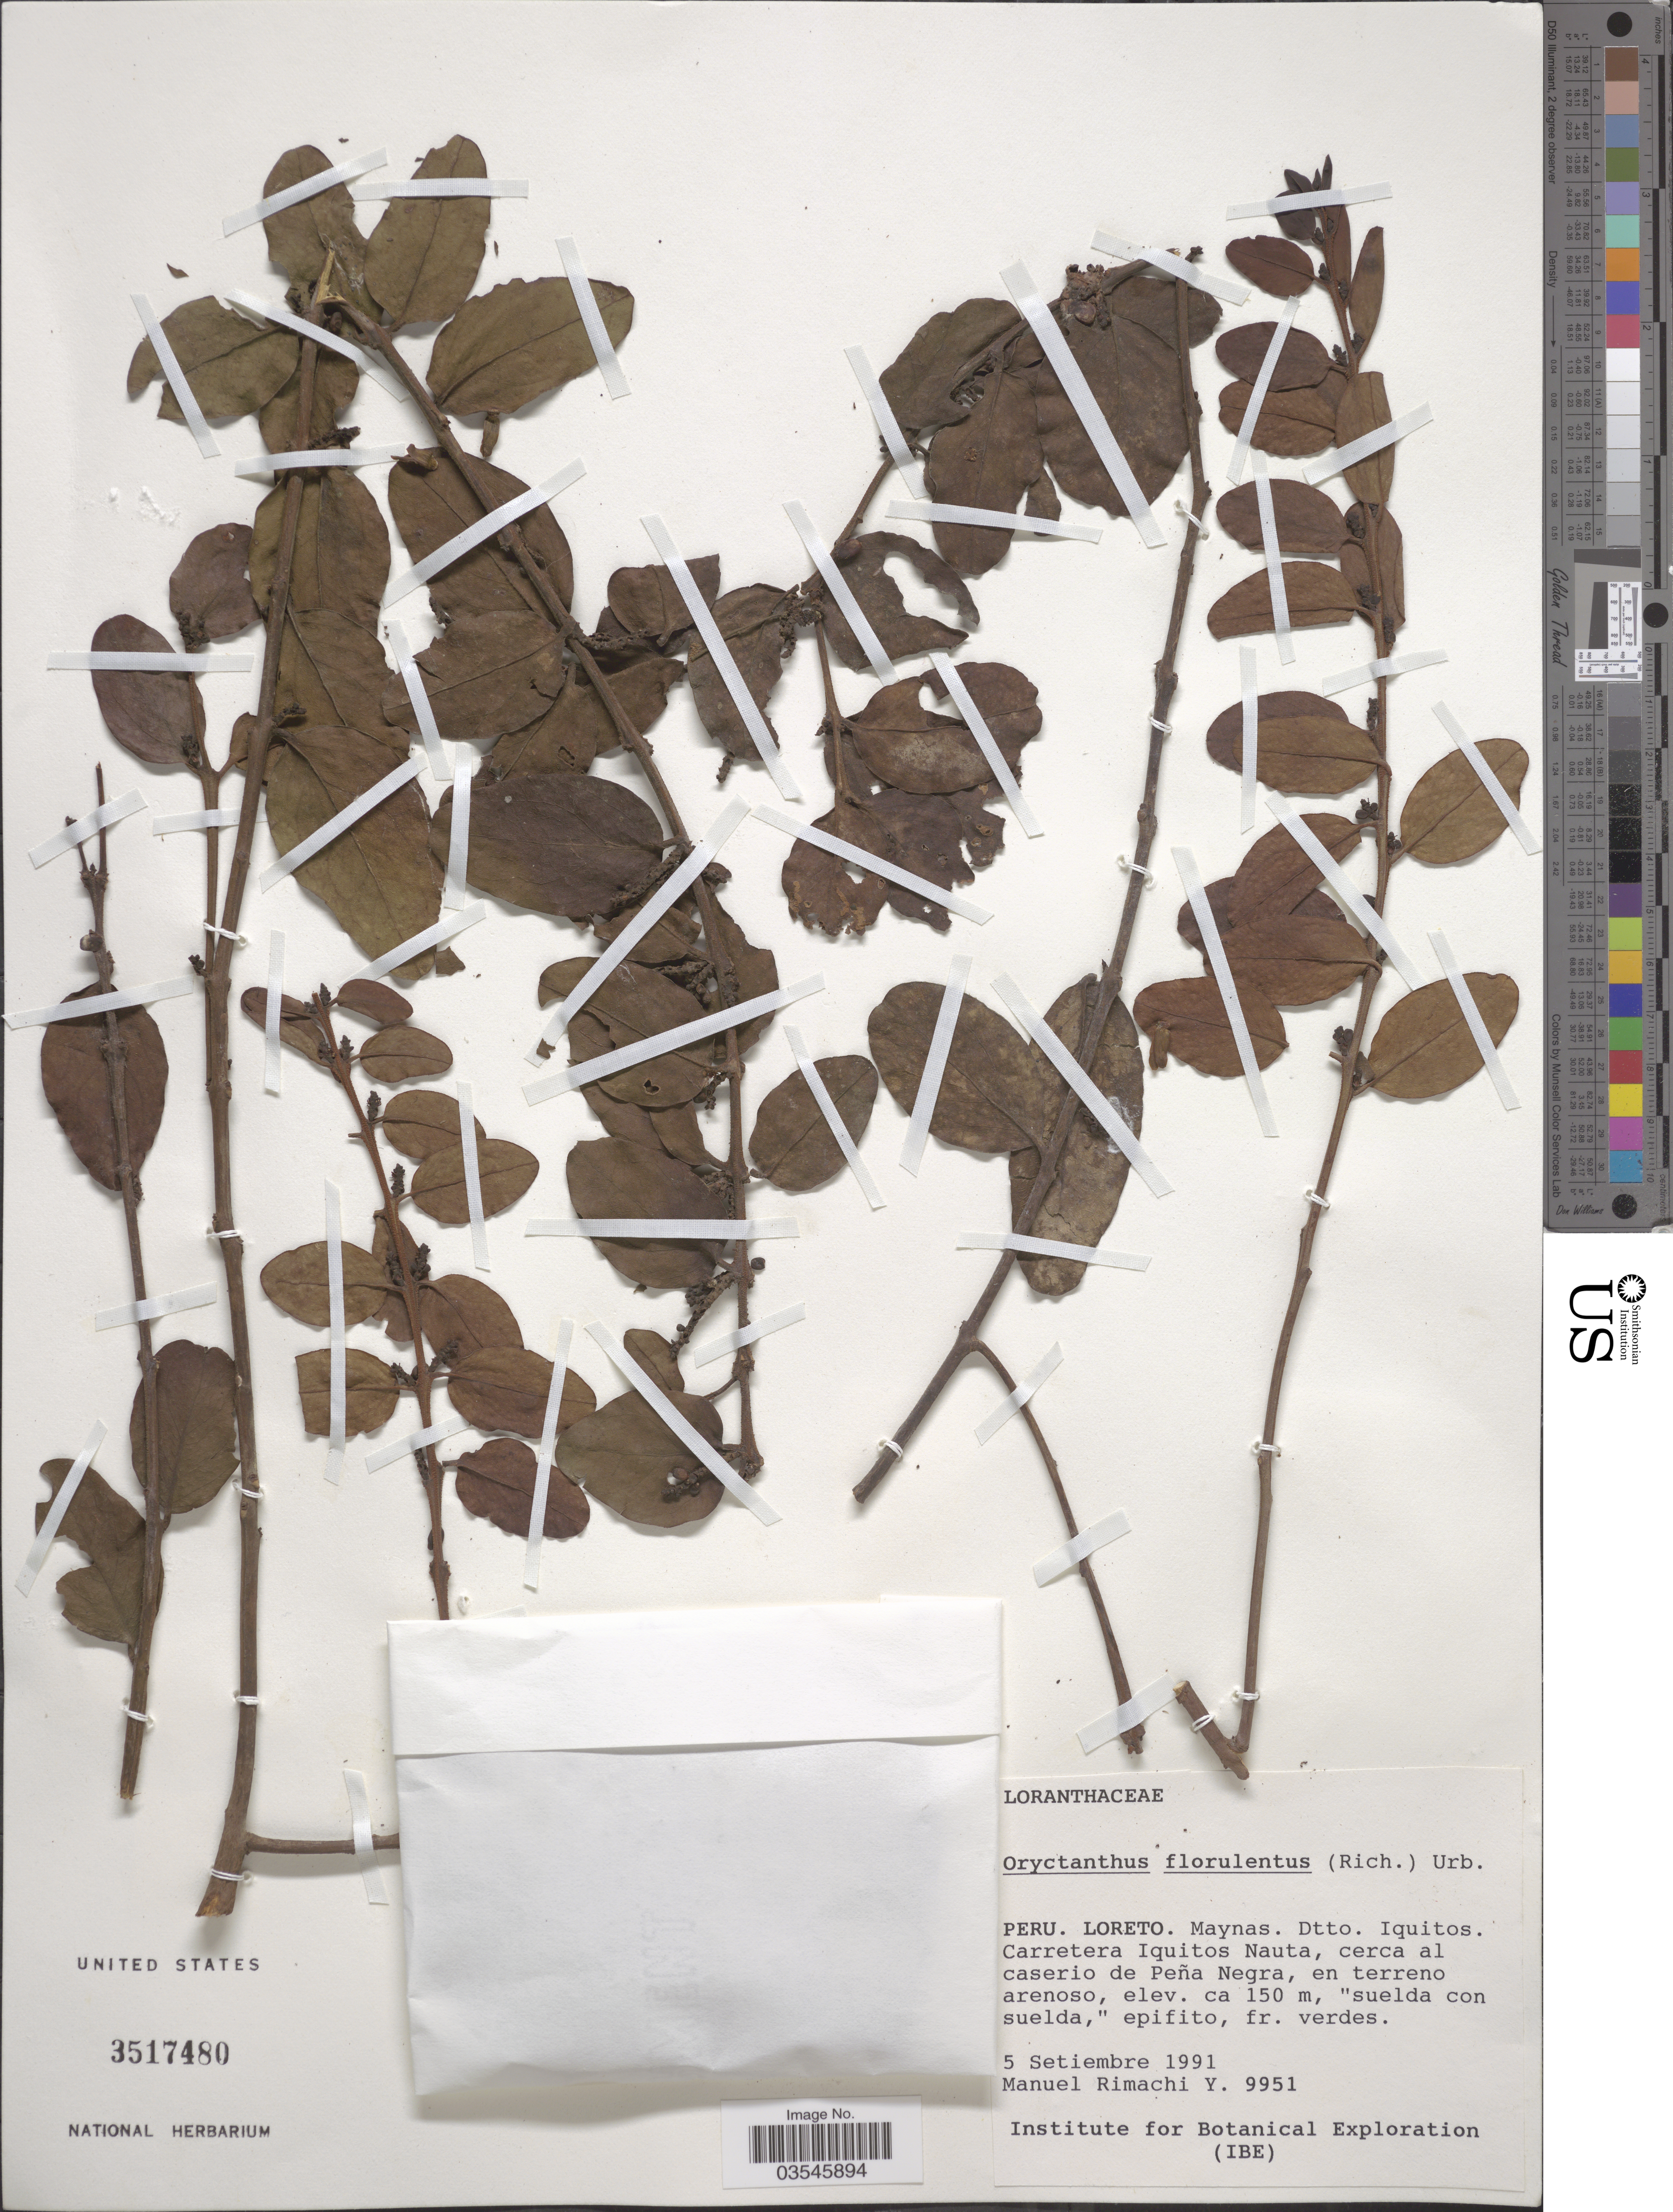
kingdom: Plantae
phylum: Tracheophyta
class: Magnoliopsida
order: Santalales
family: Loranthaceae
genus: Oryctanthus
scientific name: Oryctanthus florulentus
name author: (Rich.) Tiegh.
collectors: M. Rimachi Y.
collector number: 9951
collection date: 1991-09-05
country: Peru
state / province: Loreto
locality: Maynas. Dtto. Iquitos. Carretera Iquitos Nauta, cerca al caserio de Peña Negra.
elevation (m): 150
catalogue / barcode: US 3517480